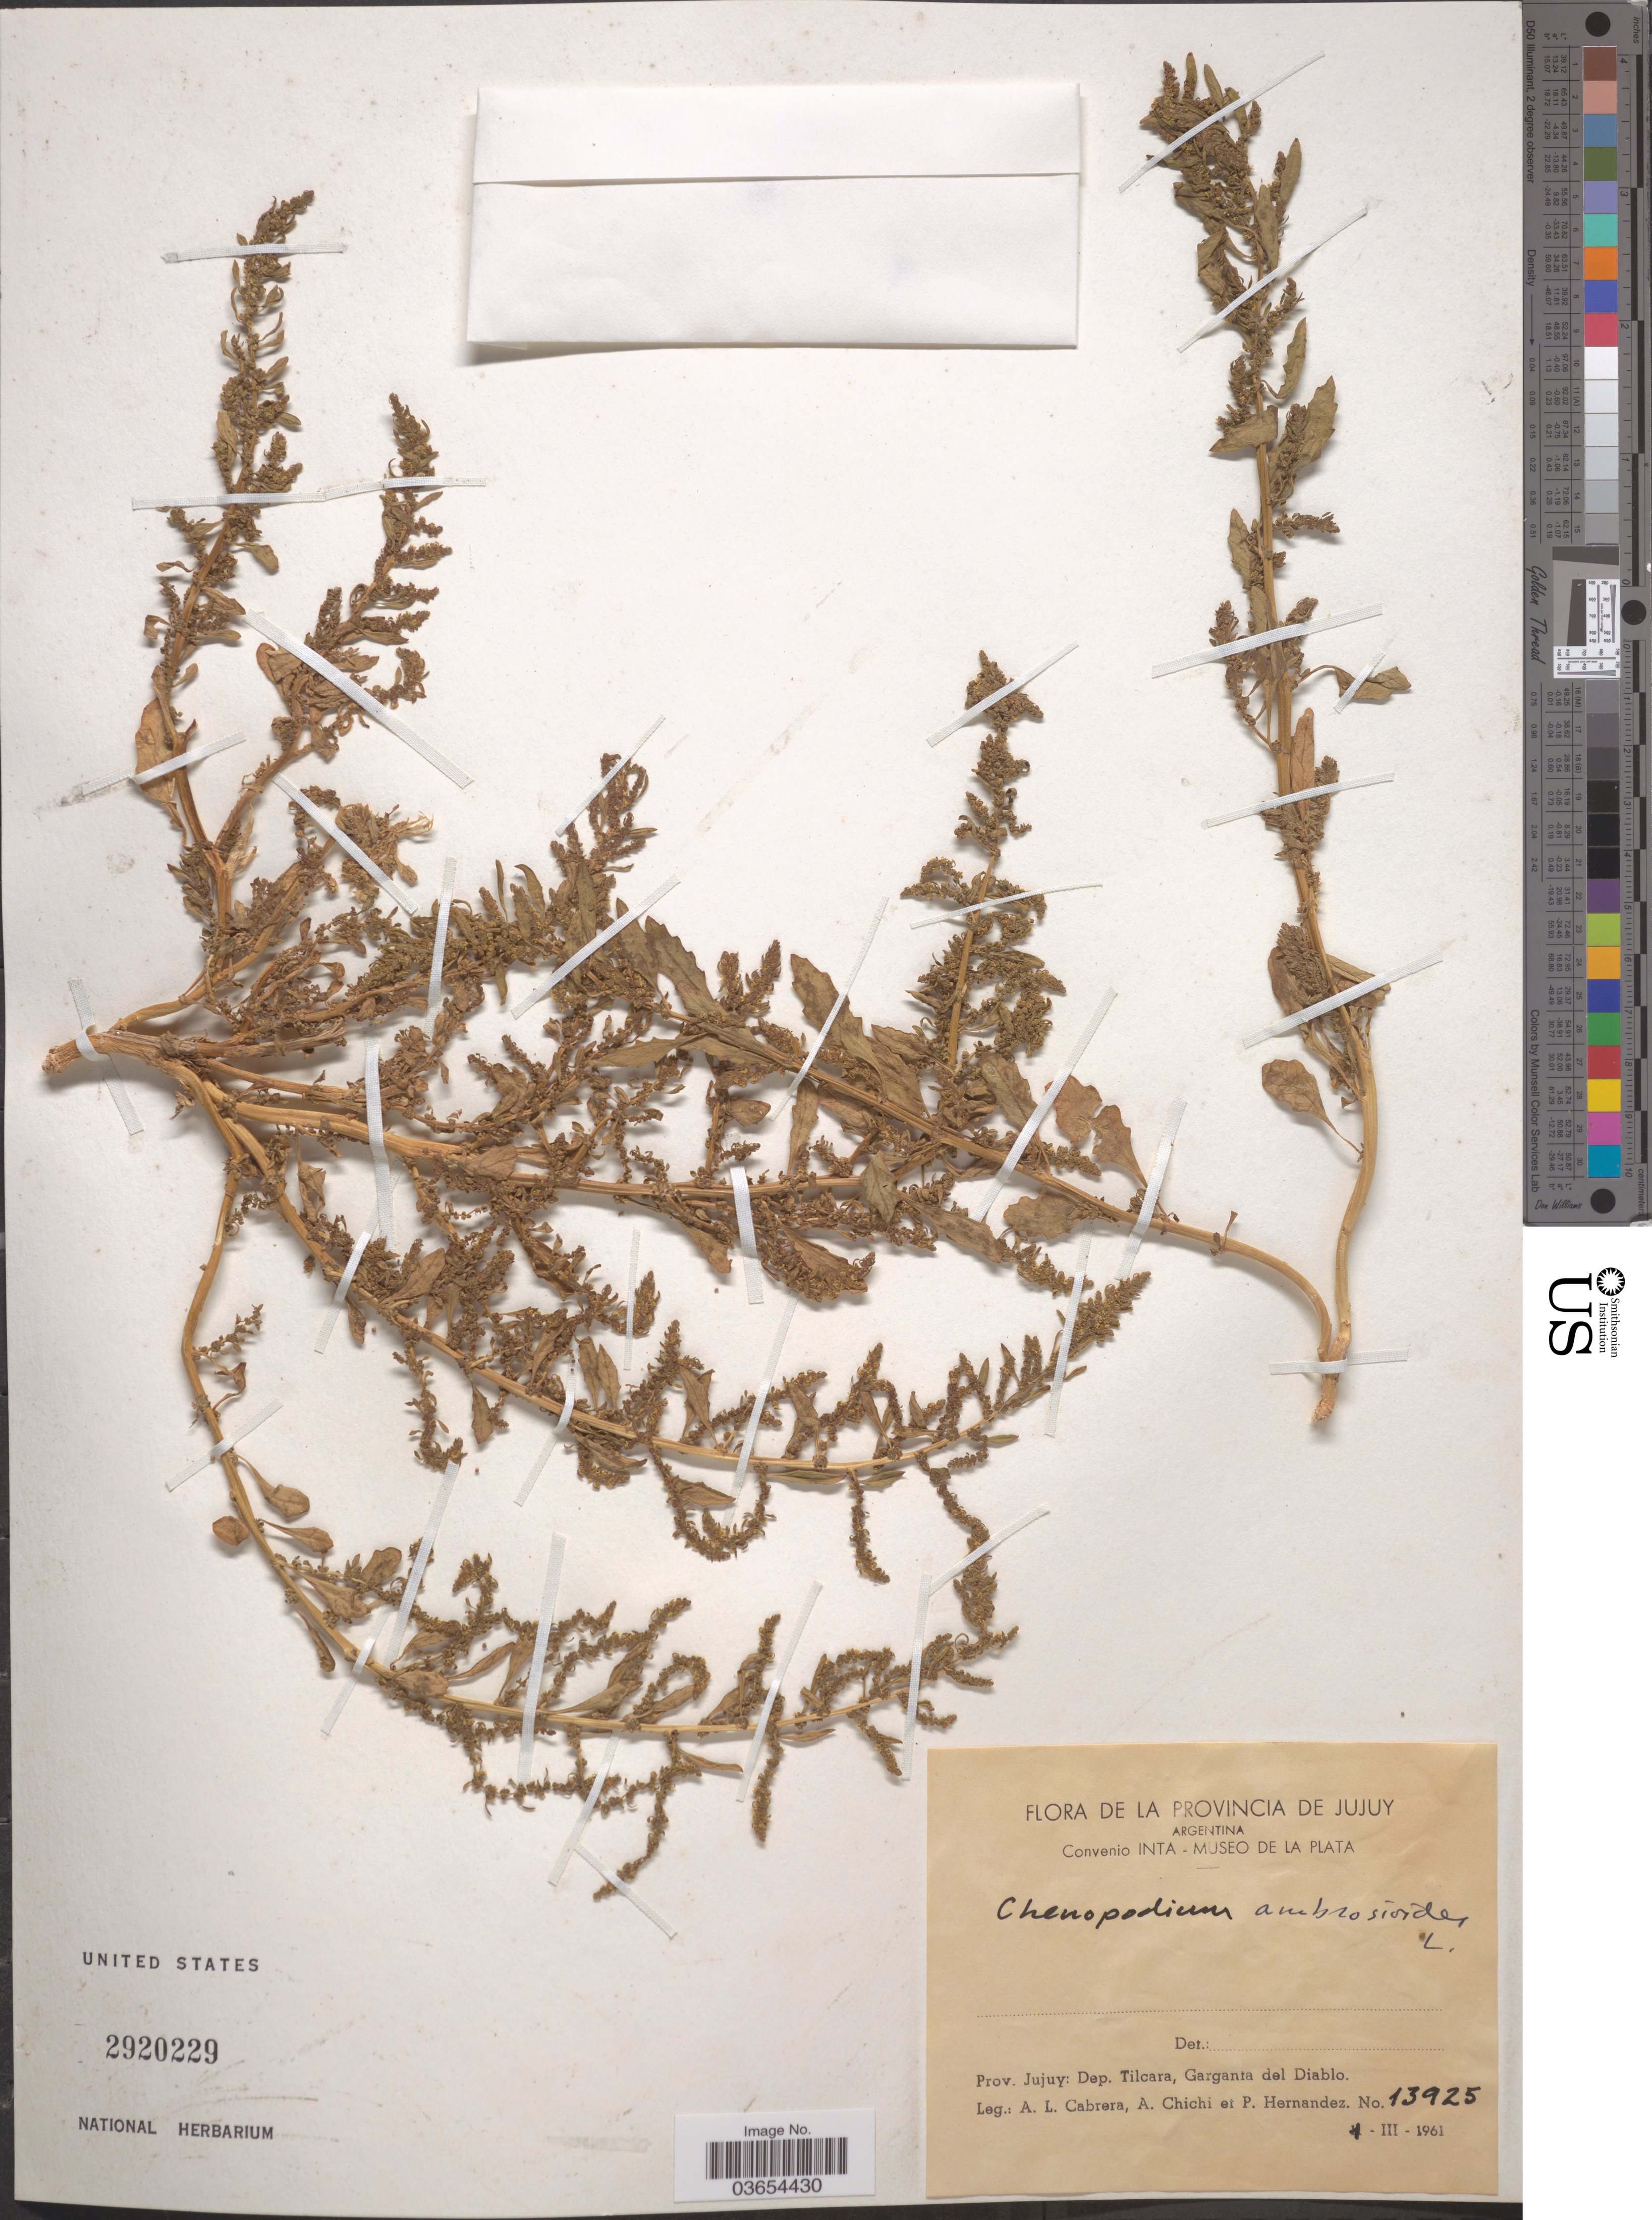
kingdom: Plantae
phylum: Tracheophyta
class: Magnoliopsida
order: Caryophyllales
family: Amaranthaceae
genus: Chenopodium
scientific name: Chenopodium ambrosioides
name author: L.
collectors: A. L. Cabrera, A. Chicchi & P. Hernandez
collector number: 13925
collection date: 1961-03-01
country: Argentina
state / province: Jujuy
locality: Dep. Tilcara, Garganta del Diablo.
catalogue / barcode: US 2920229